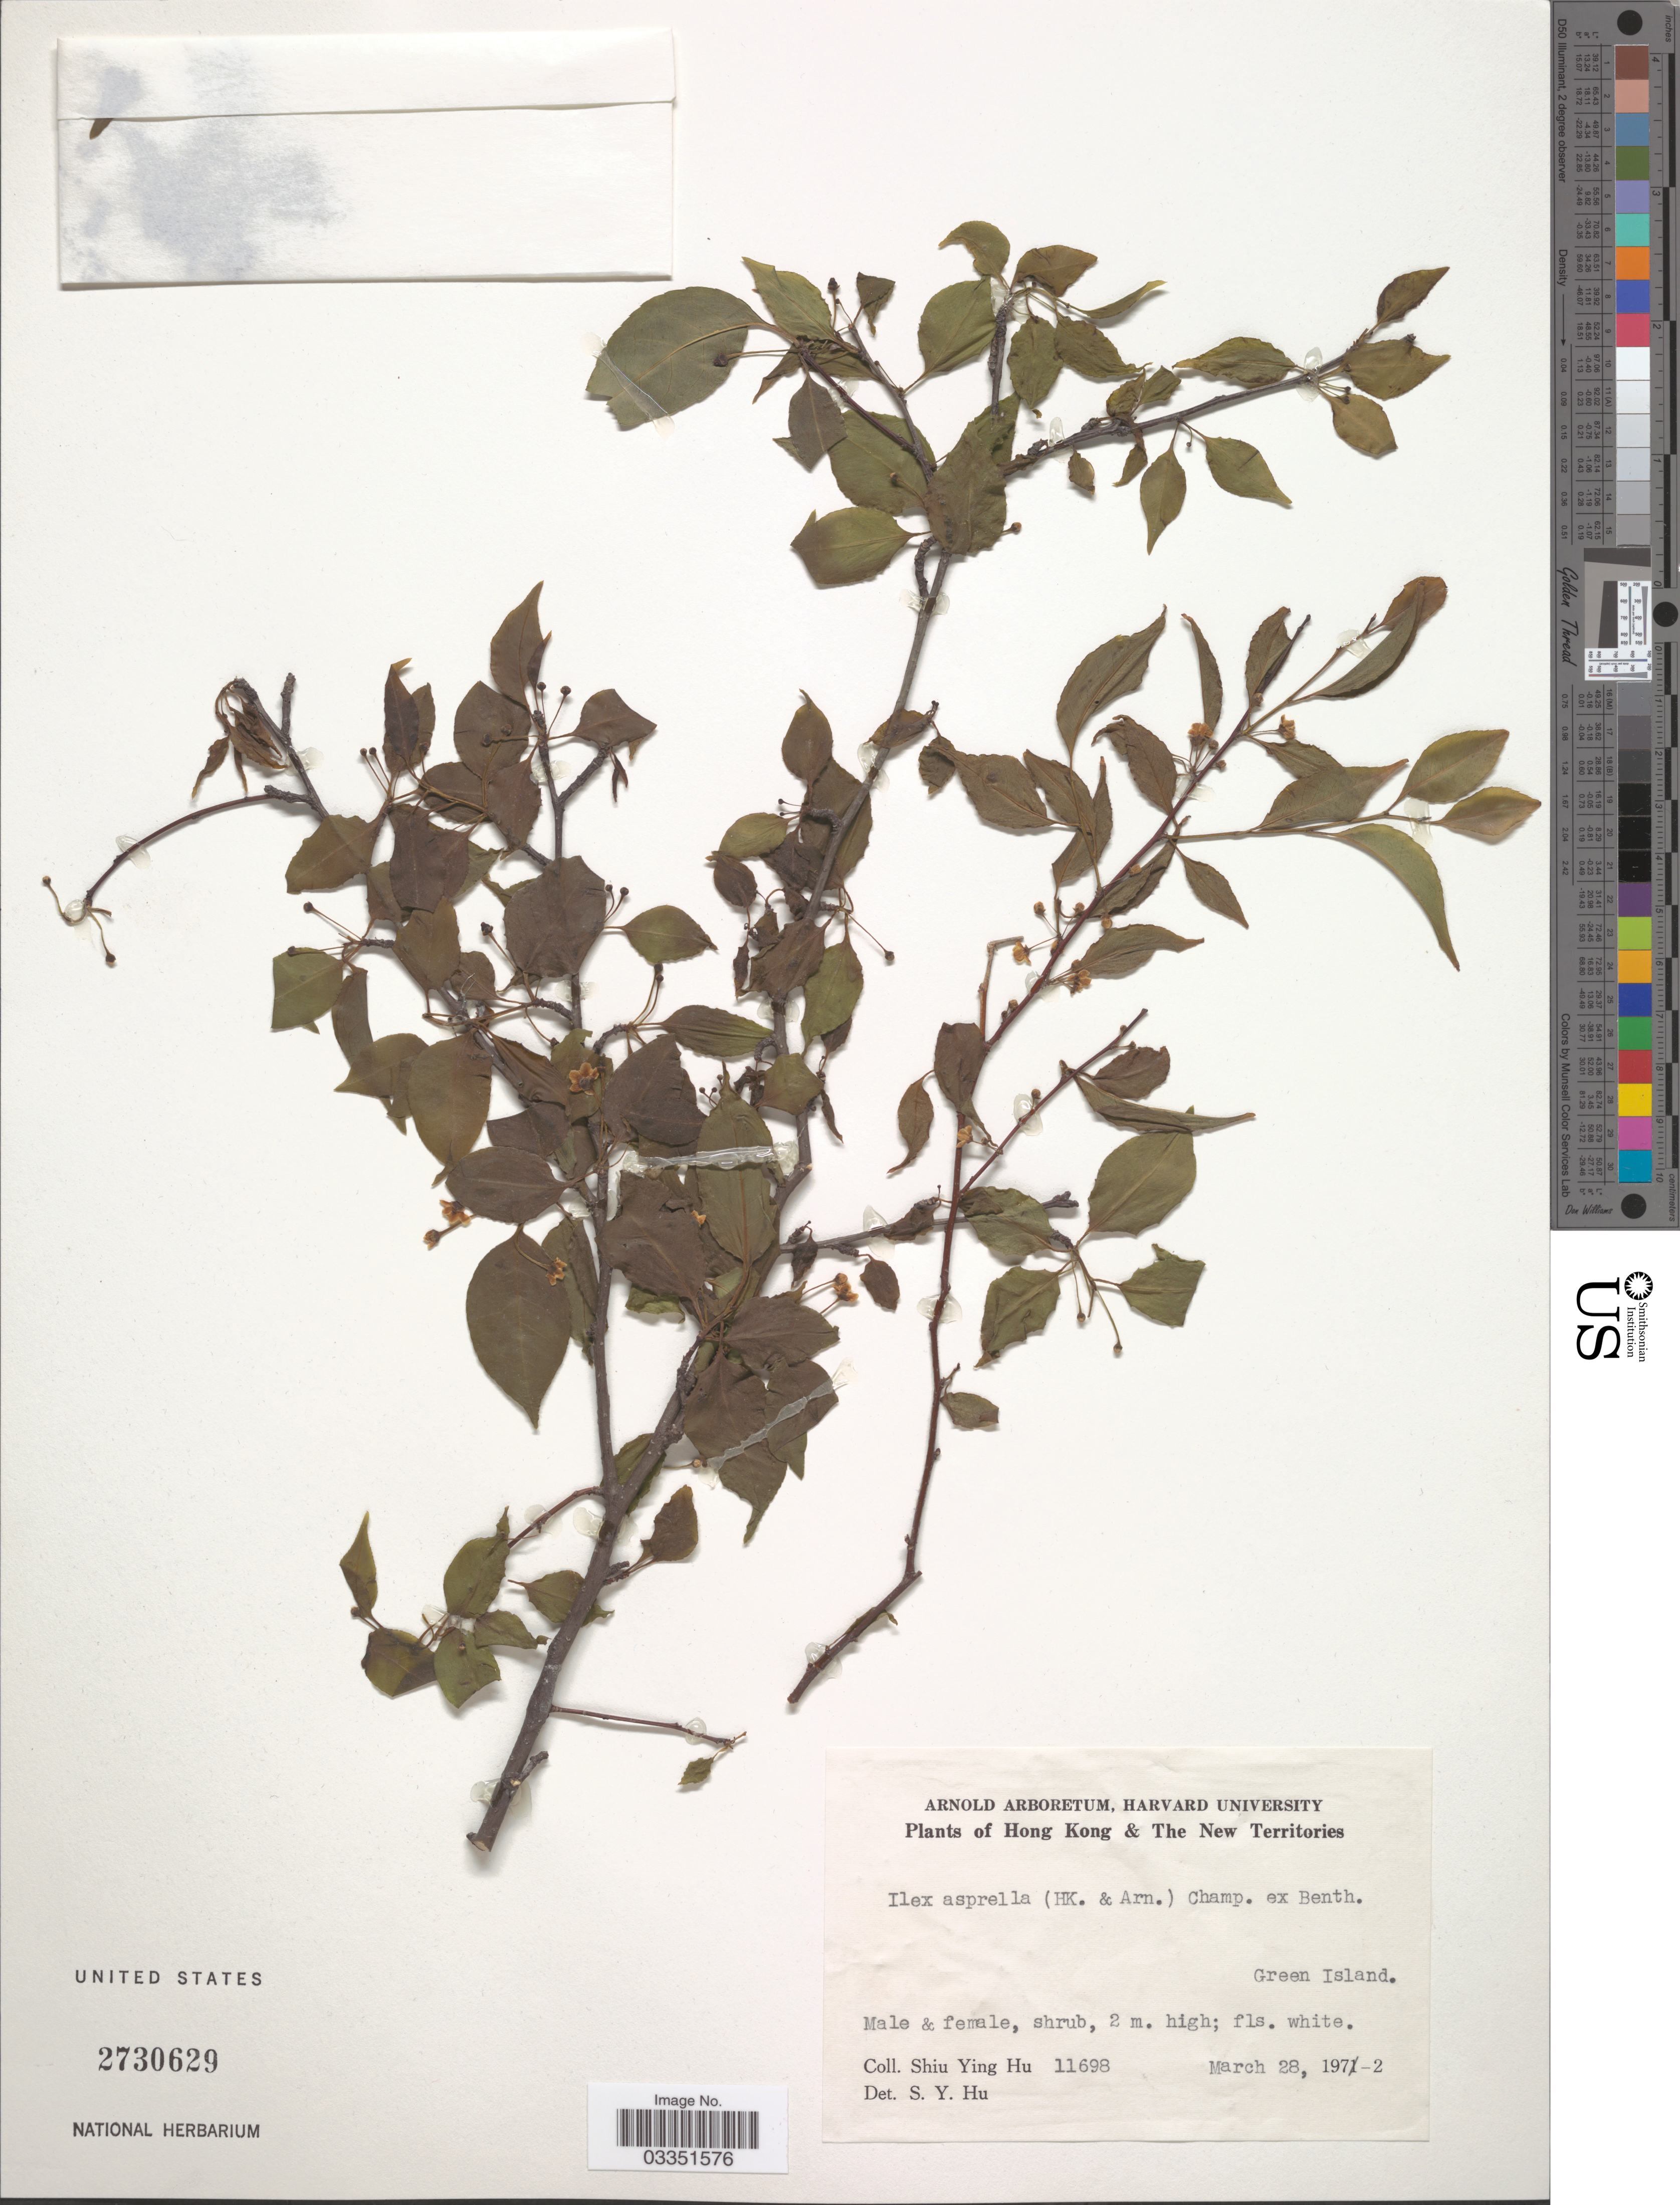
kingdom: Plantae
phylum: Tracheophyta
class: Magnoliopsida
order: Aquifoliales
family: Aquifoliaceae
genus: Ilex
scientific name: Ilex asperula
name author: Mart.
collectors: S. Y. Hu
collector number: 11698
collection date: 1972-03-28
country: China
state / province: Hong Kong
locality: Hong Kong & The New Territories. Green Island.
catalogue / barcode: US 2730629